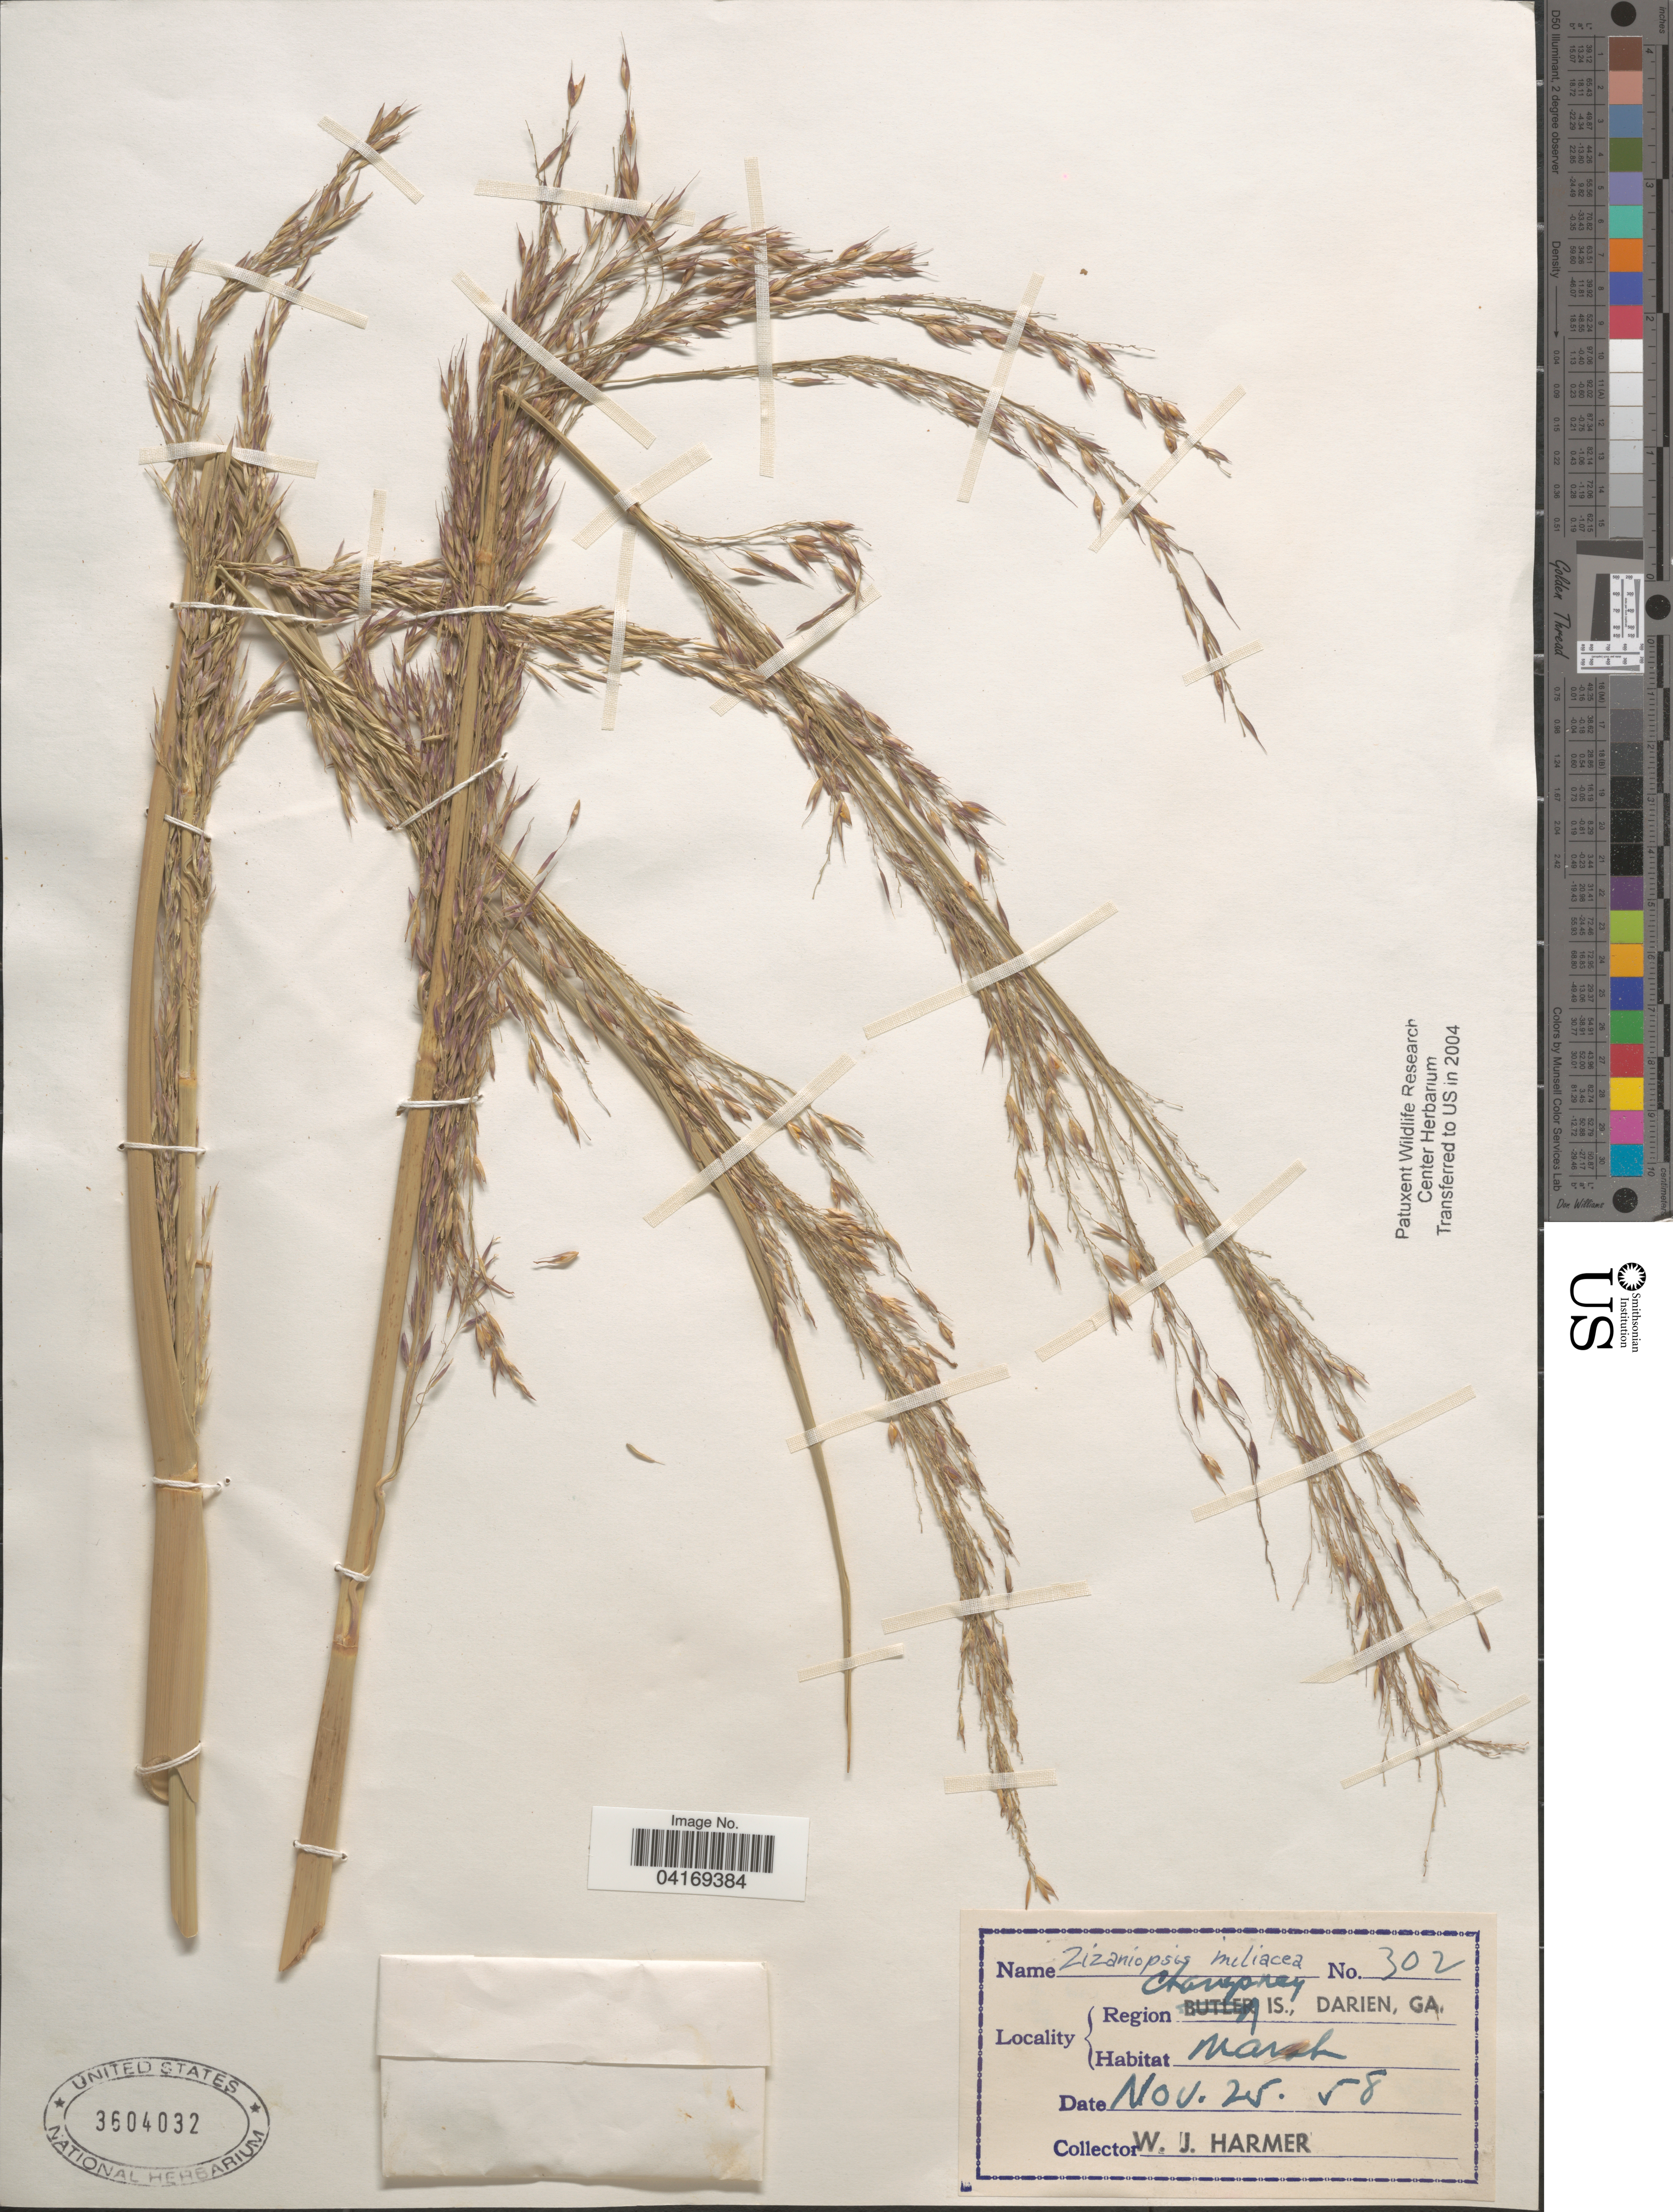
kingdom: Plantae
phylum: Tracheophyta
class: Liliopsida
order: Poales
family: Poaceae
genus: Zizaniopsis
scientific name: Zizaniopsis miliacea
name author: (Michx.) Döll & Asch.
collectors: W. Harmer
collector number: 302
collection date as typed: Transcribed d/m/y: 25/11/58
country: United States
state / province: Georgia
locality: Region Champney Is., Darien.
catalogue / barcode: US 3604032